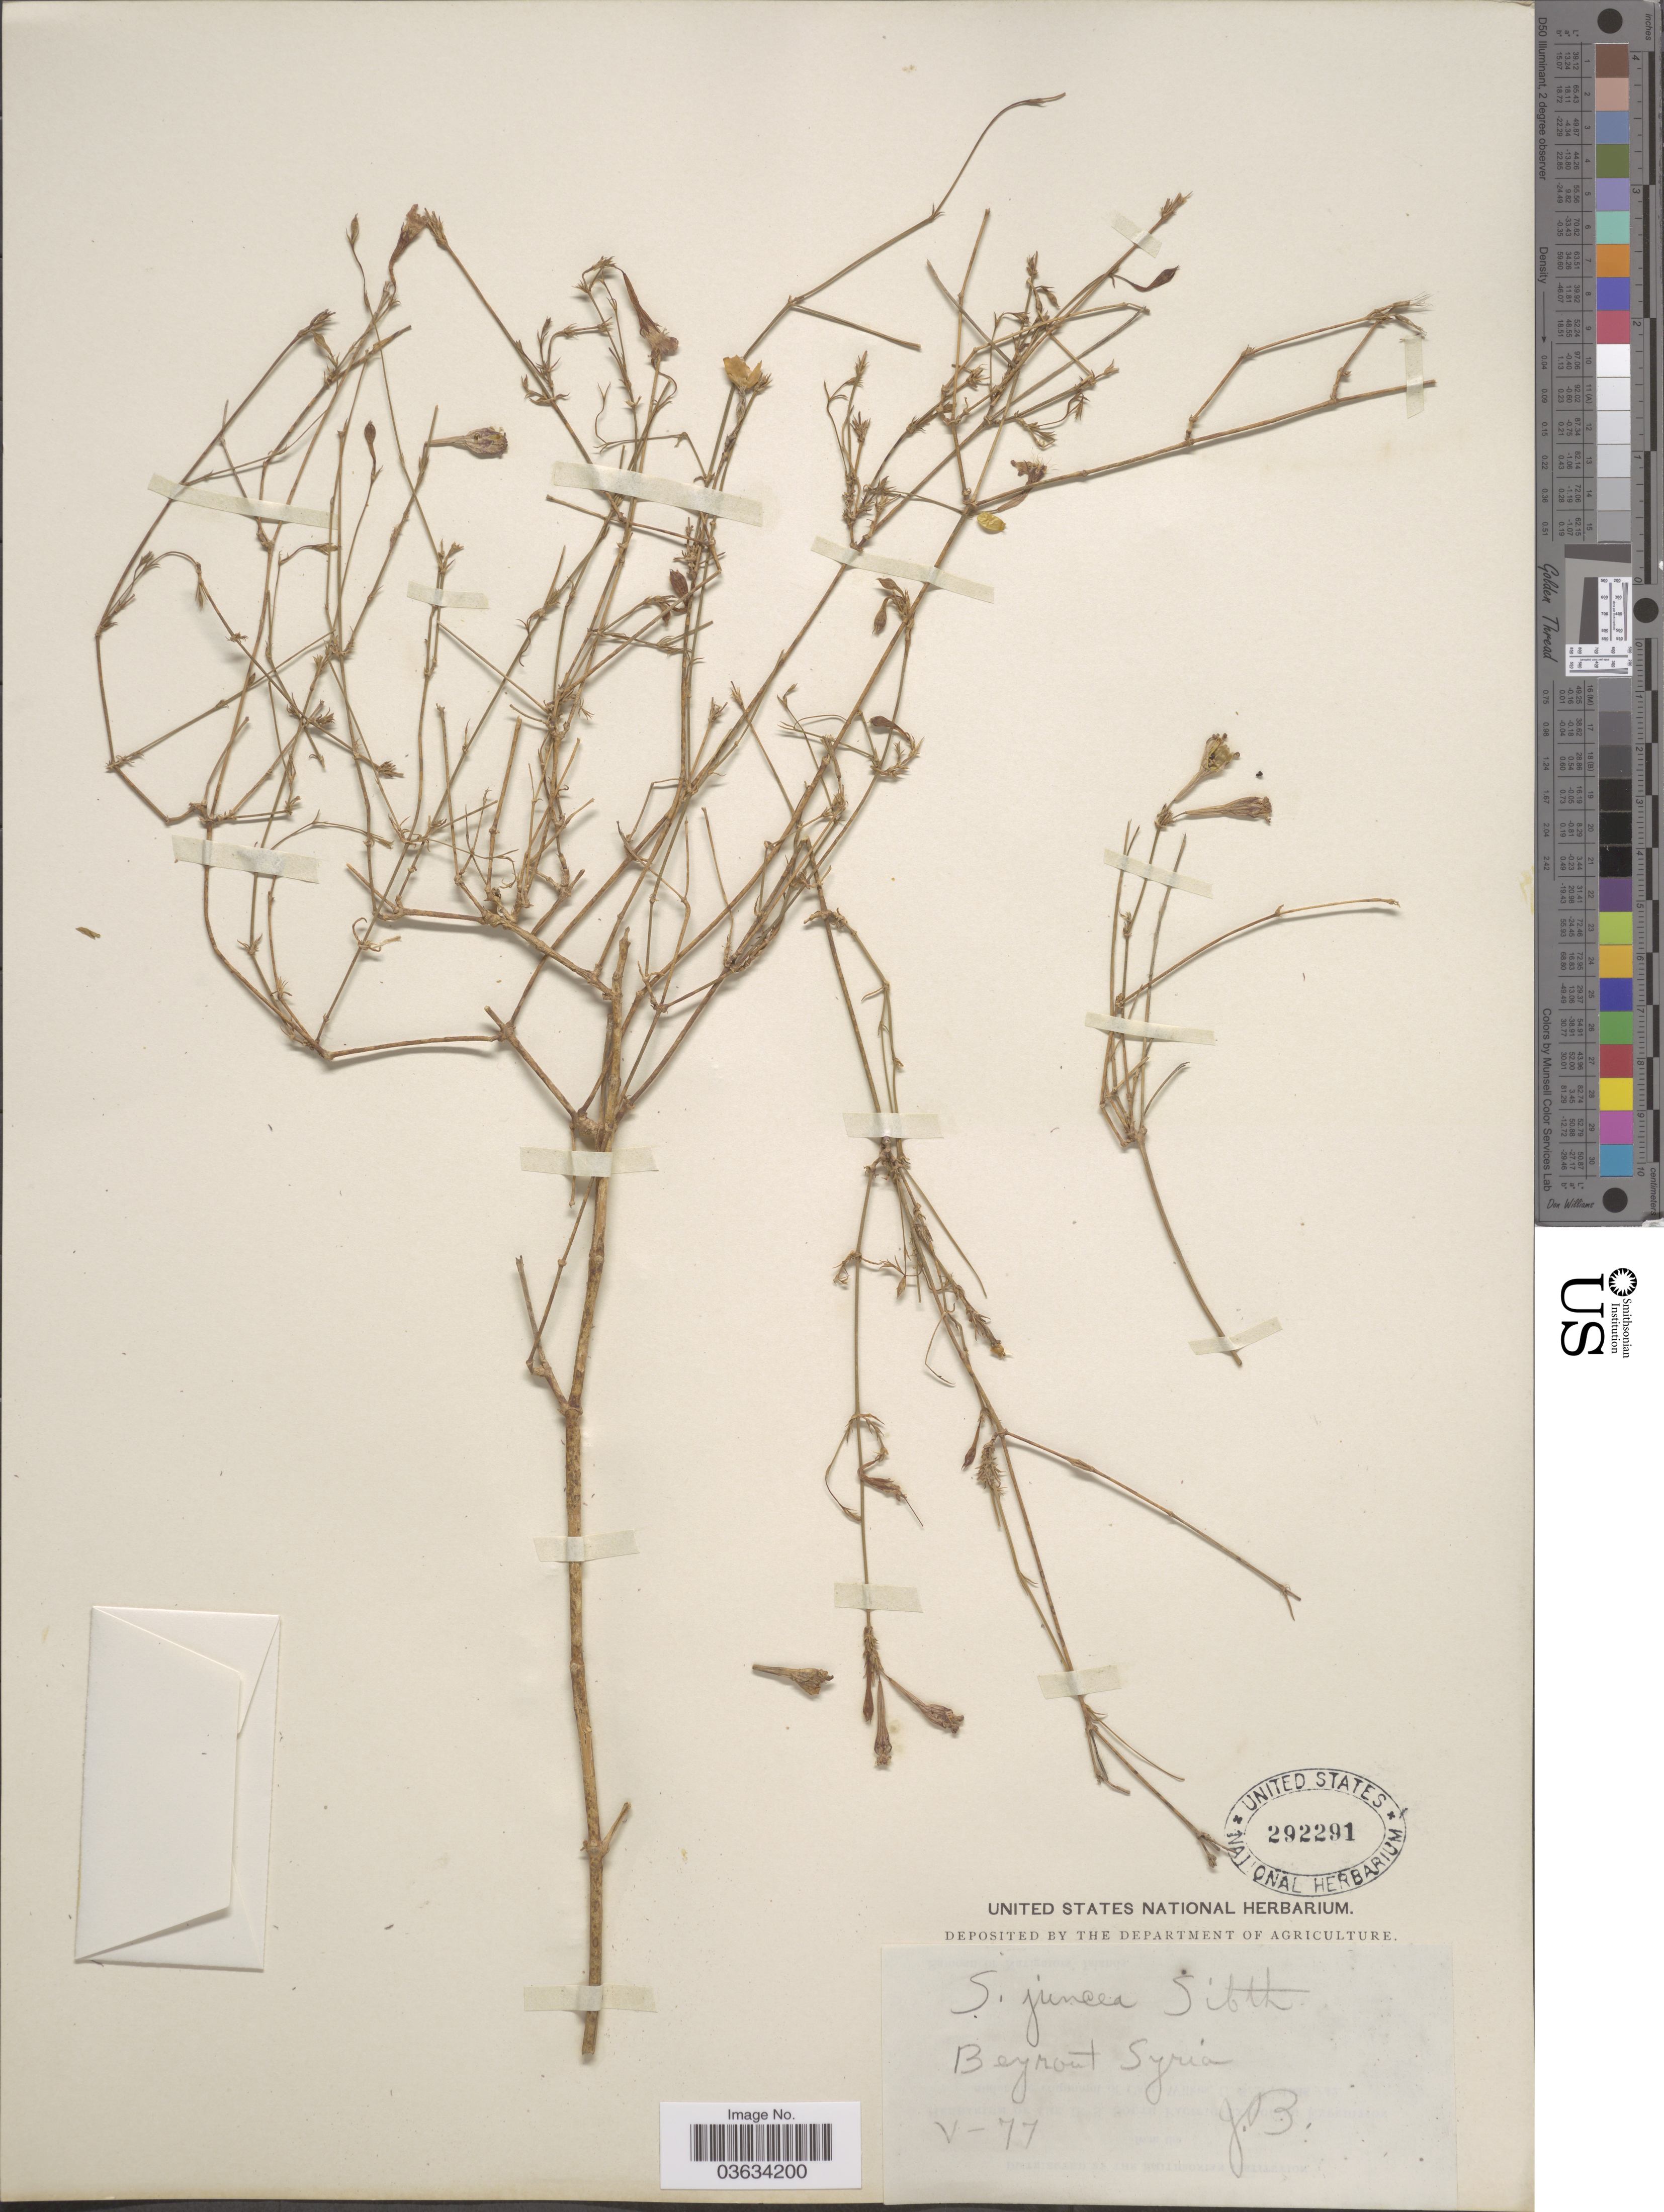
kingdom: Plantae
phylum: Tracheophyta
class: Magnoliopsida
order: Caryophyllales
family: Caryophyllaceae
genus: Silene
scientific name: Silene juncea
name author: Sm.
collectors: J. B.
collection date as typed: Transcribed d/m/y: /5/77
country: Syria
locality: Beyrout.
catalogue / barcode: US 292291